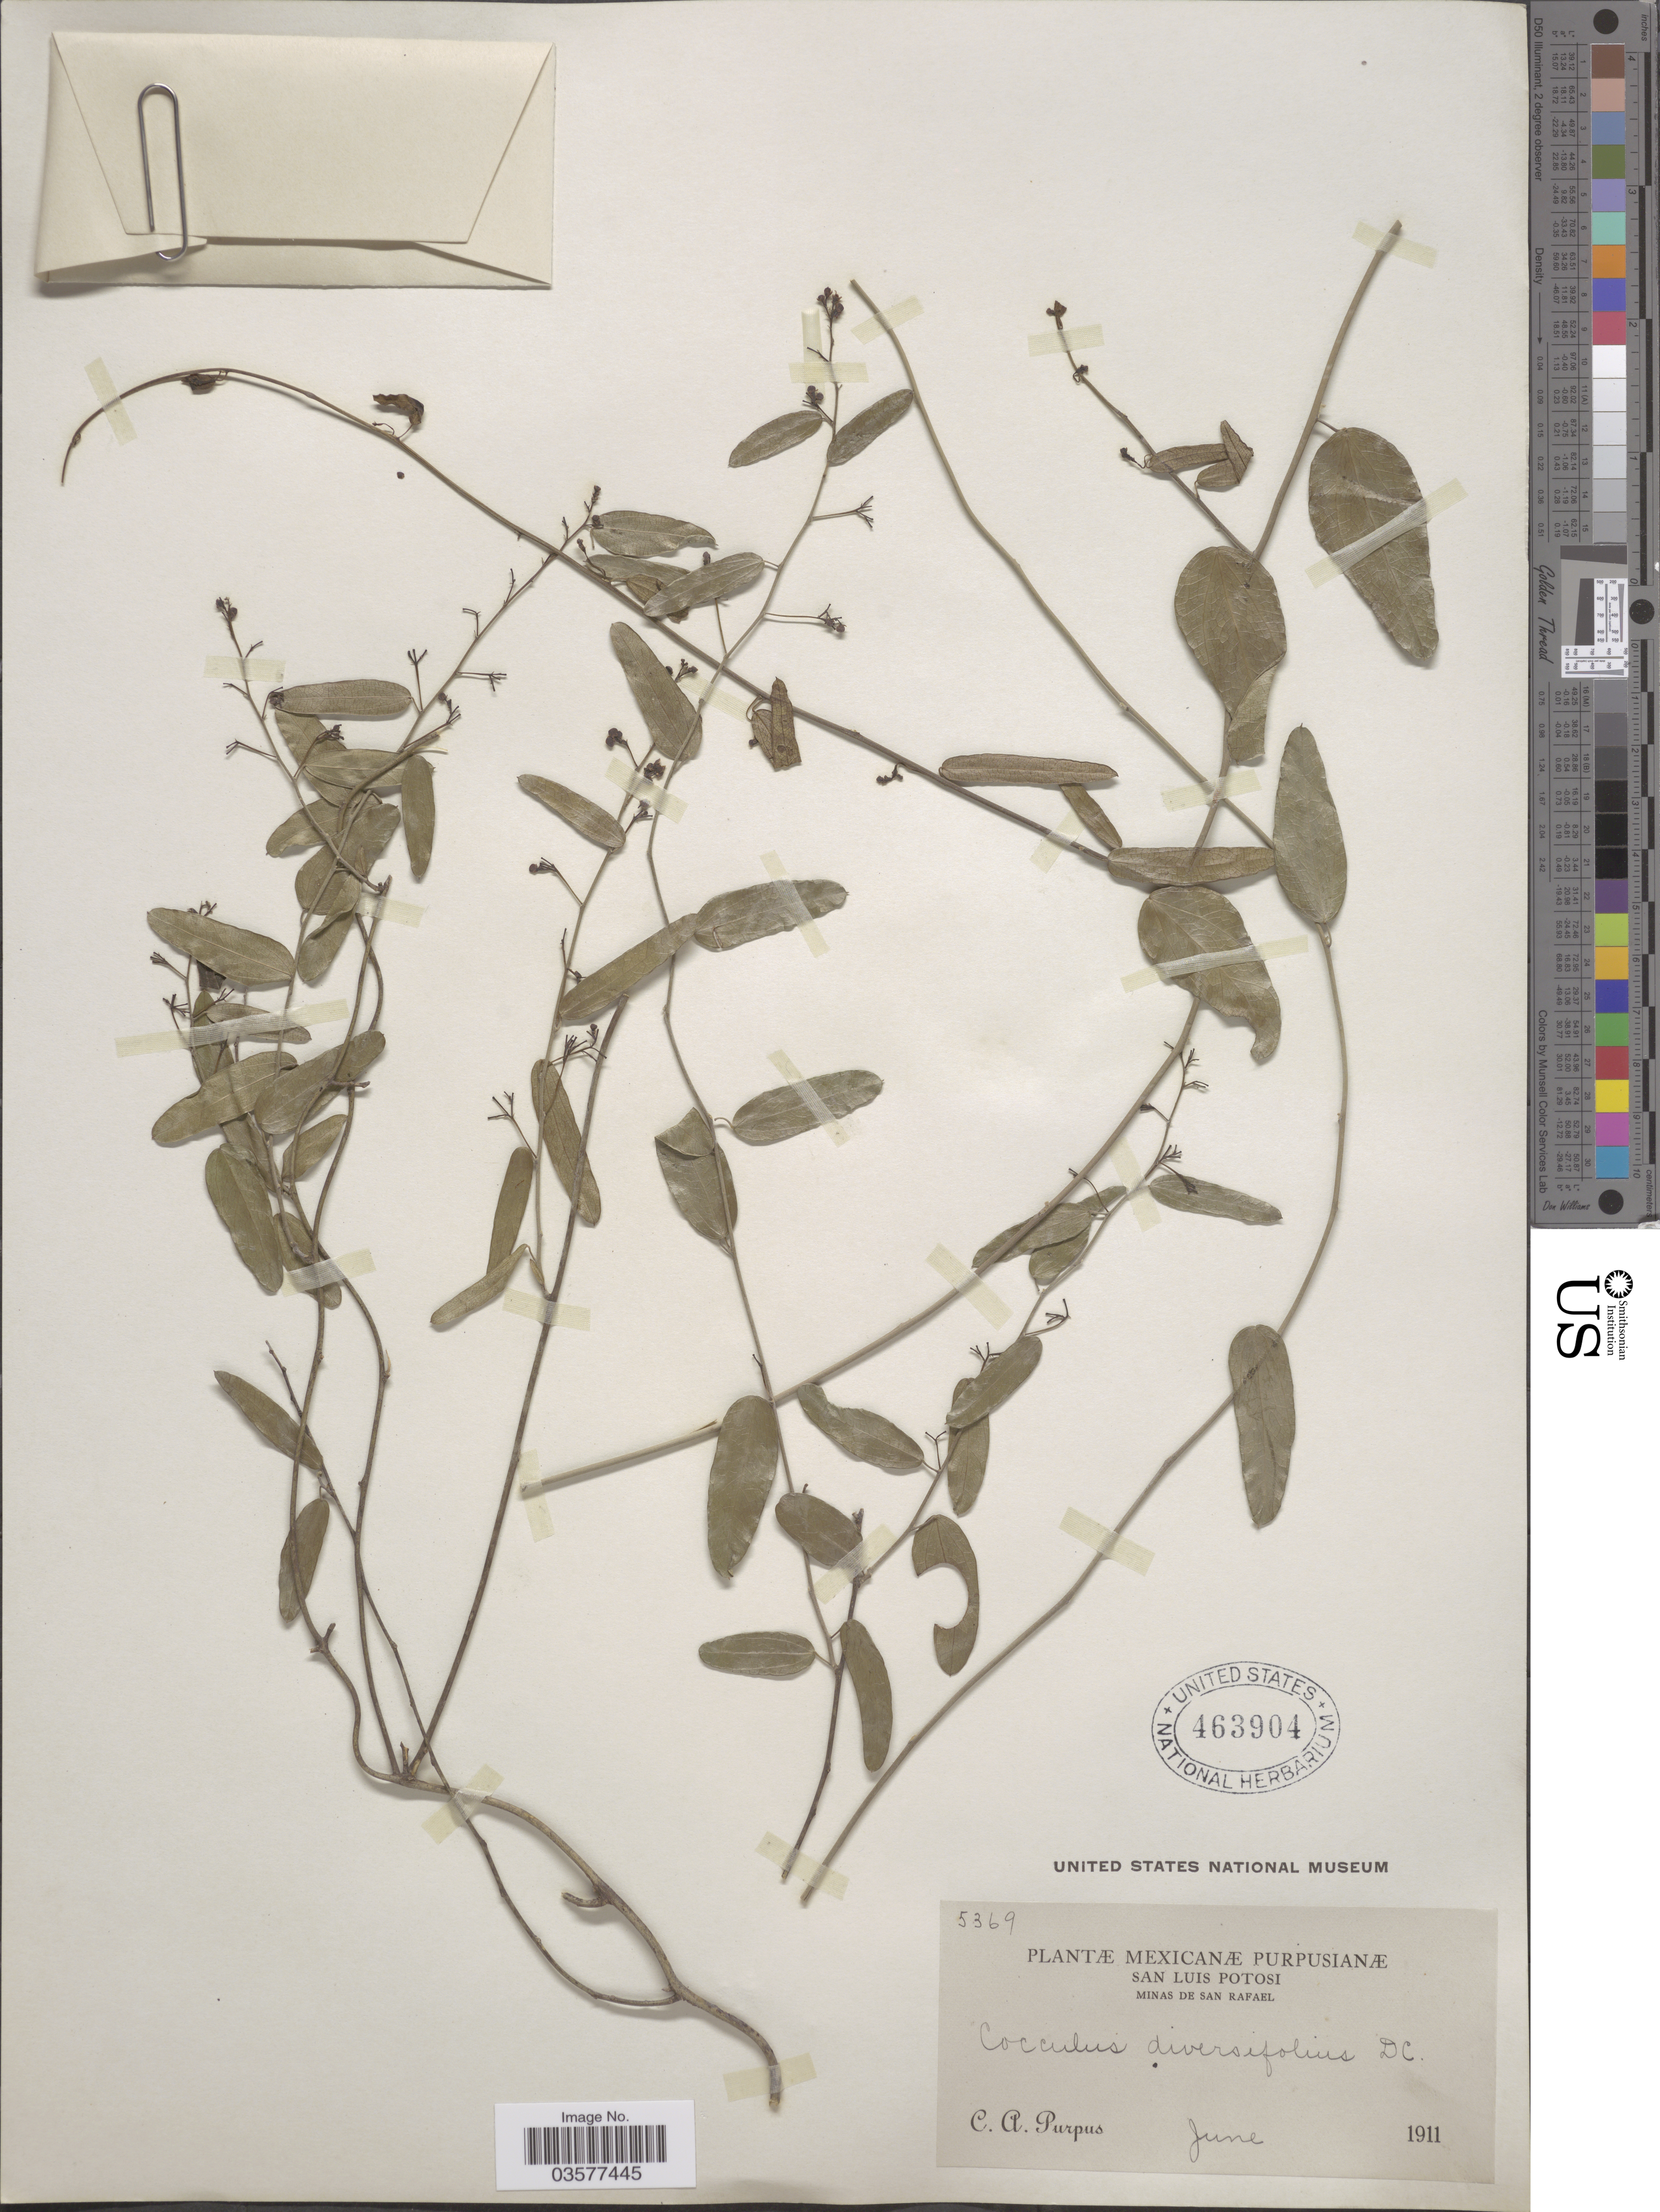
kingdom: Plantae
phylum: Tracheophyta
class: Magnoliopsida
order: Ranunculales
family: Menispermaceae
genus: Cocculus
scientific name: Cocculus diversifolius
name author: DC.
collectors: C. A. Purpus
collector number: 5369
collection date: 1911-06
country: Mexico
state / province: San Luis Potosí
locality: Minas de San Rafael.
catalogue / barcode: US 463904